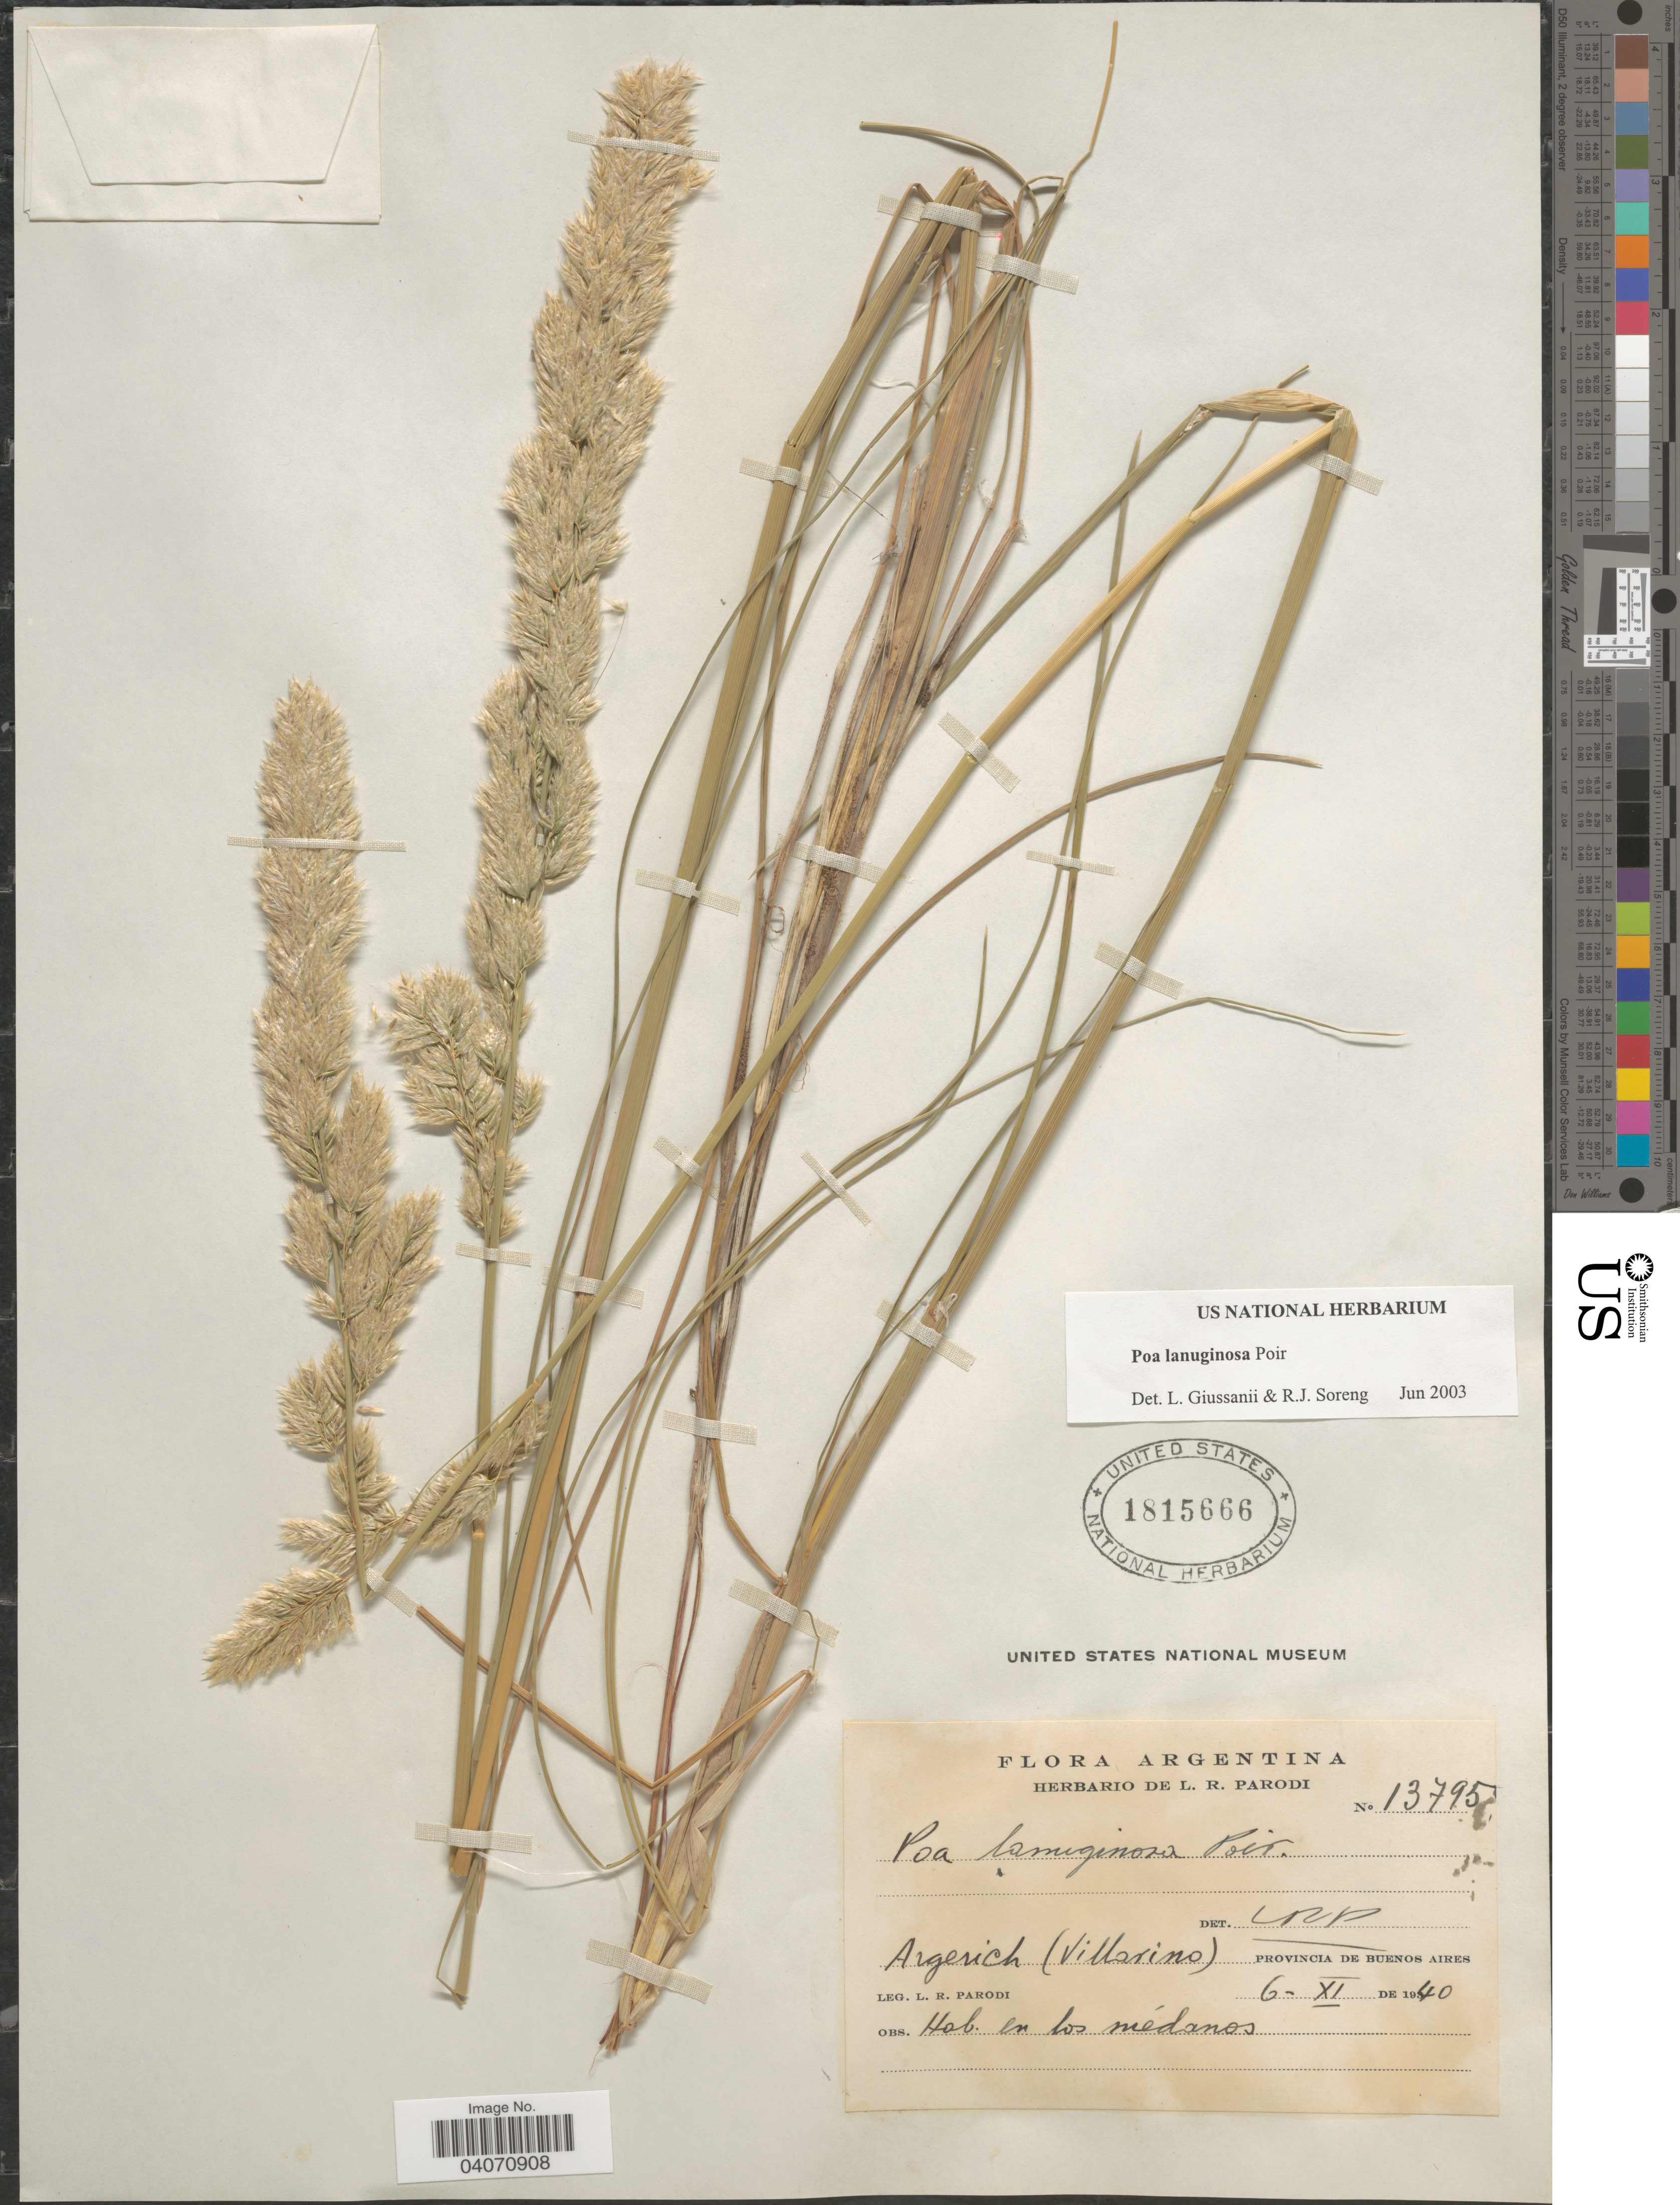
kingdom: Plantae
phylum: Tracheophyta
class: Liliopsida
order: Poales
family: Poaceae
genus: Poa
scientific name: Poa lanuginosa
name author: Poir.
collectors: L. R. Parodi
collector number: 13795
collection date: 1940-11-06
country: Argentina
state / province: Buenos Aires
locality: Argerich (Villarino)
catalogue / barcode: US 1815666